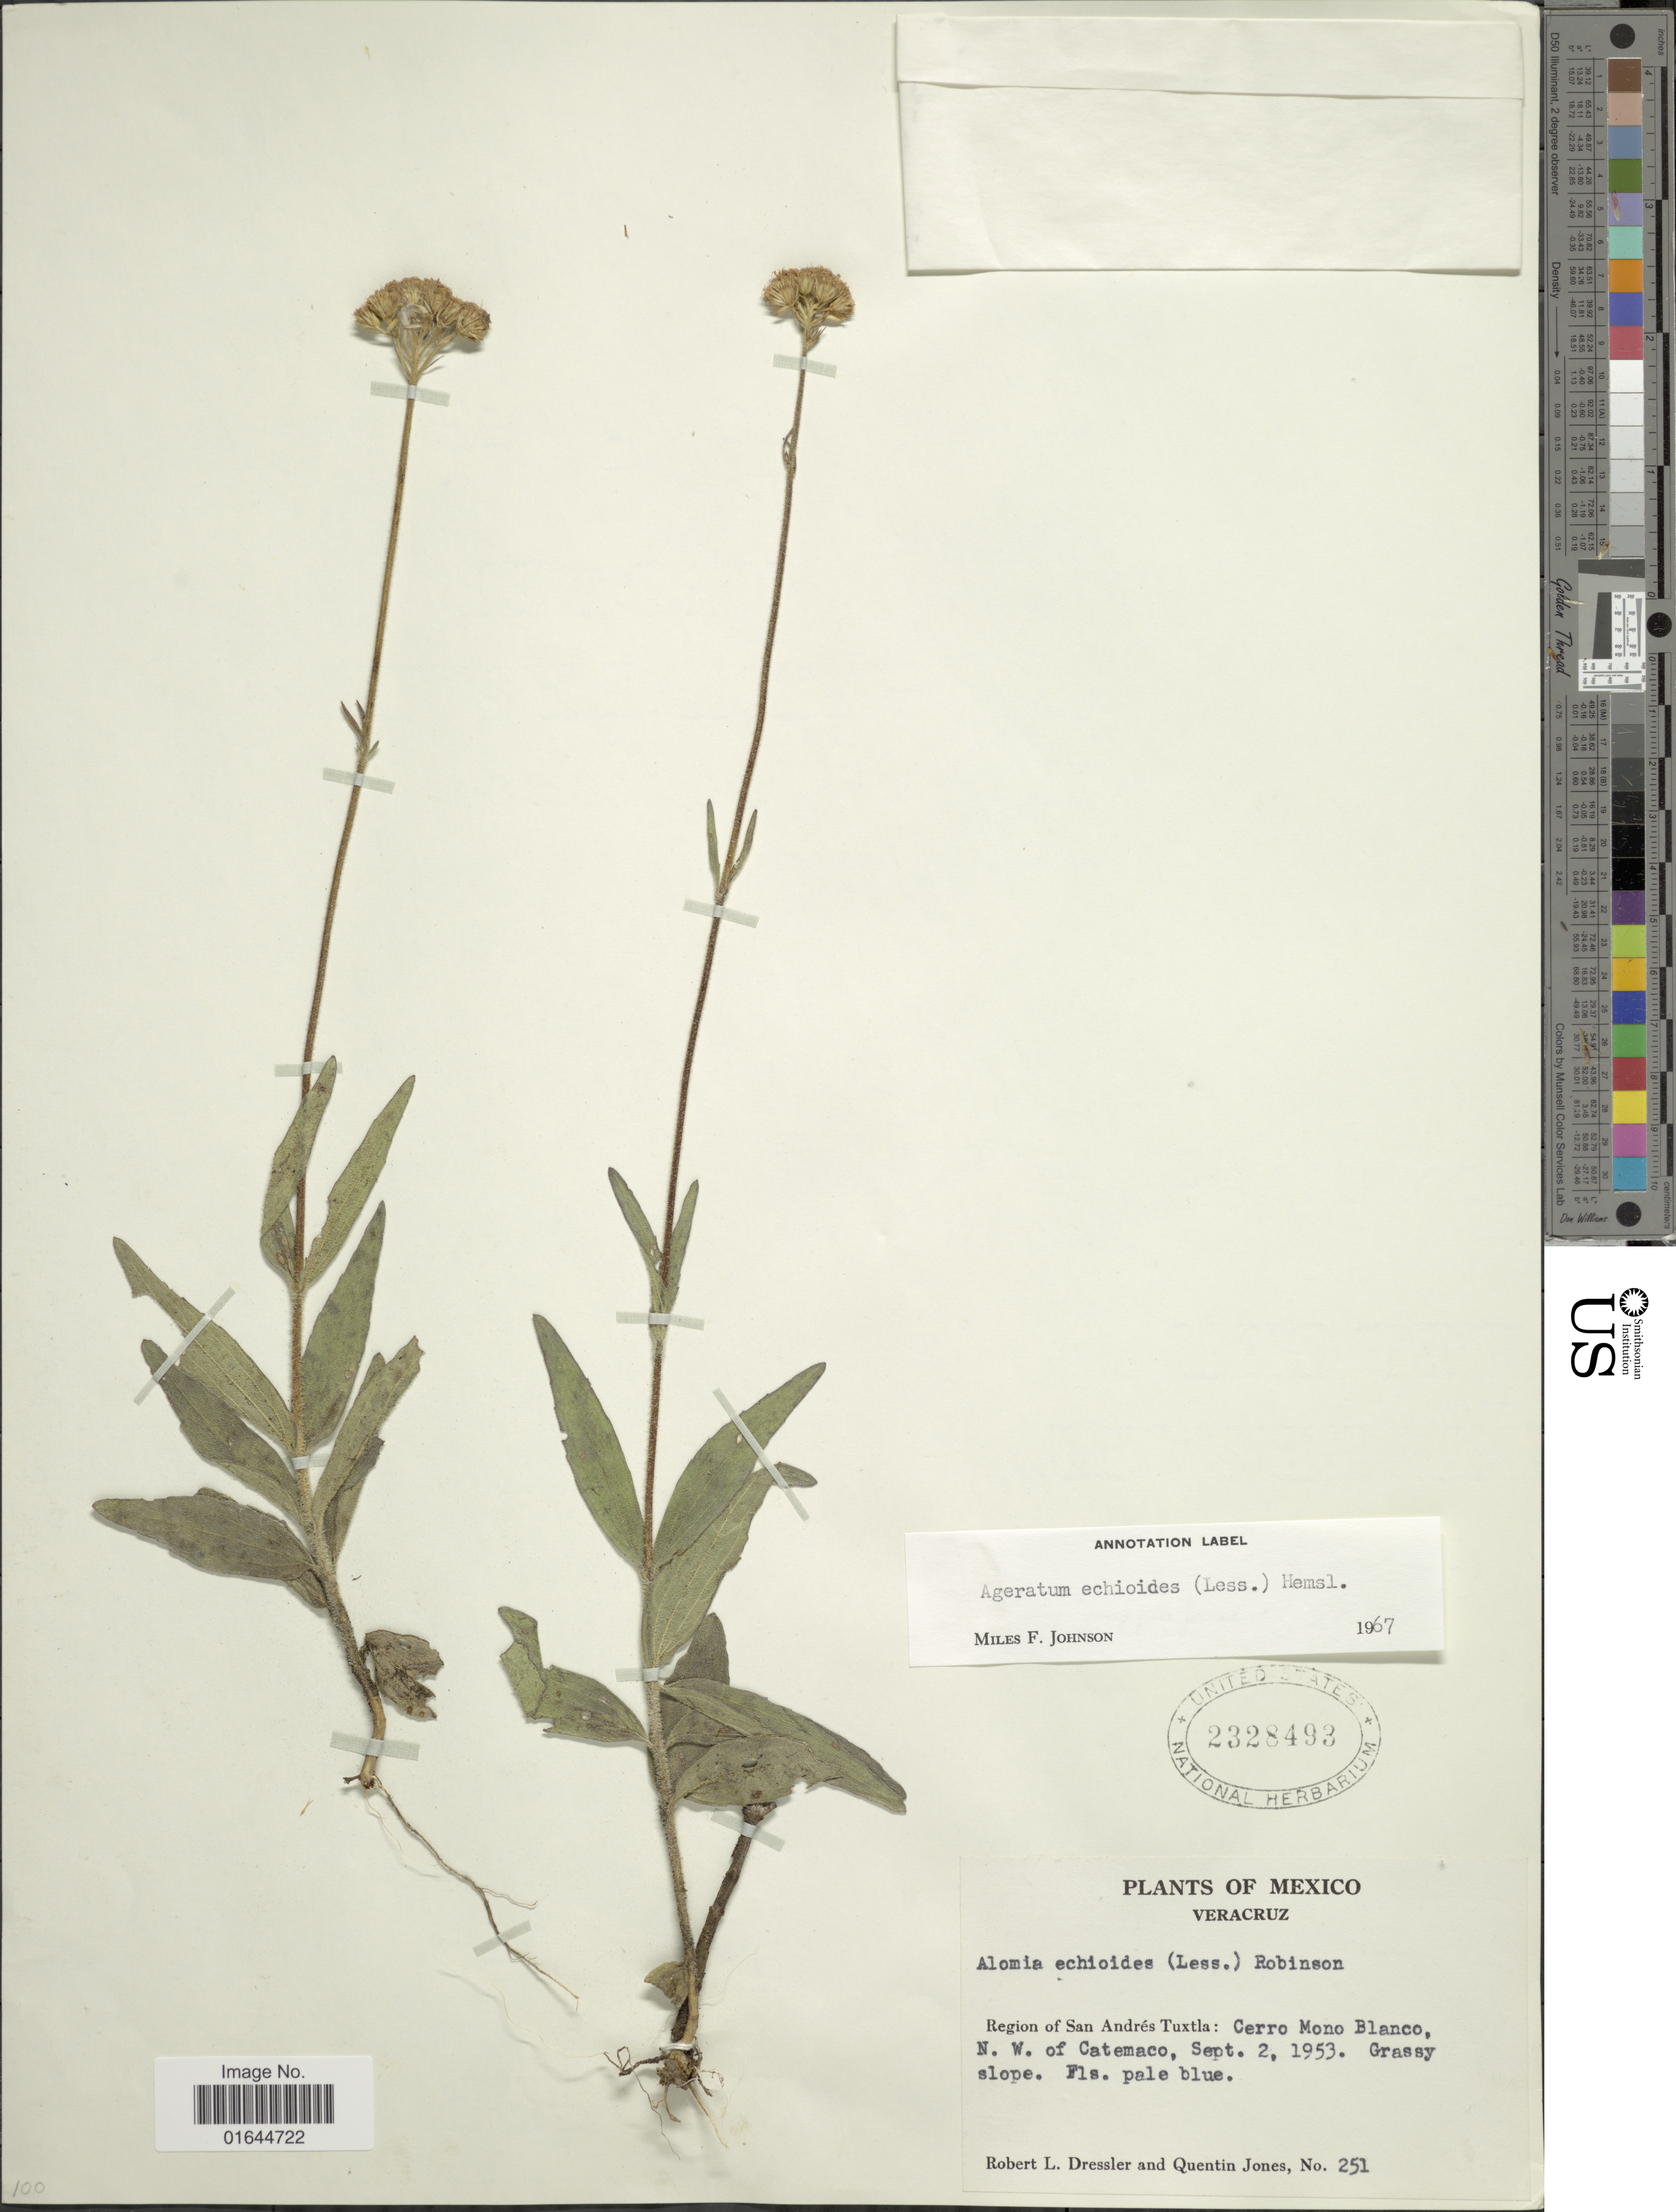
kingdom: Plantae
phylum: Tracheophyta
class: Magnoliopsida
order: Asterales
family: Asteraceae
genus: Ageratum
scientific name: Ageratum echioides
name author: (Less.) Hemsl.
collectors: R. Dressler & Q. Jones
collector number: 251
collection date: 1953-09-02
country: Mexico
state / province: Veracruz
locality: Mexico, Veracruz, region of San Andrés Tuxtla: Cerro Mono Blanco, N. W. of Catemaco.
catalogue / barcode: US 2328493